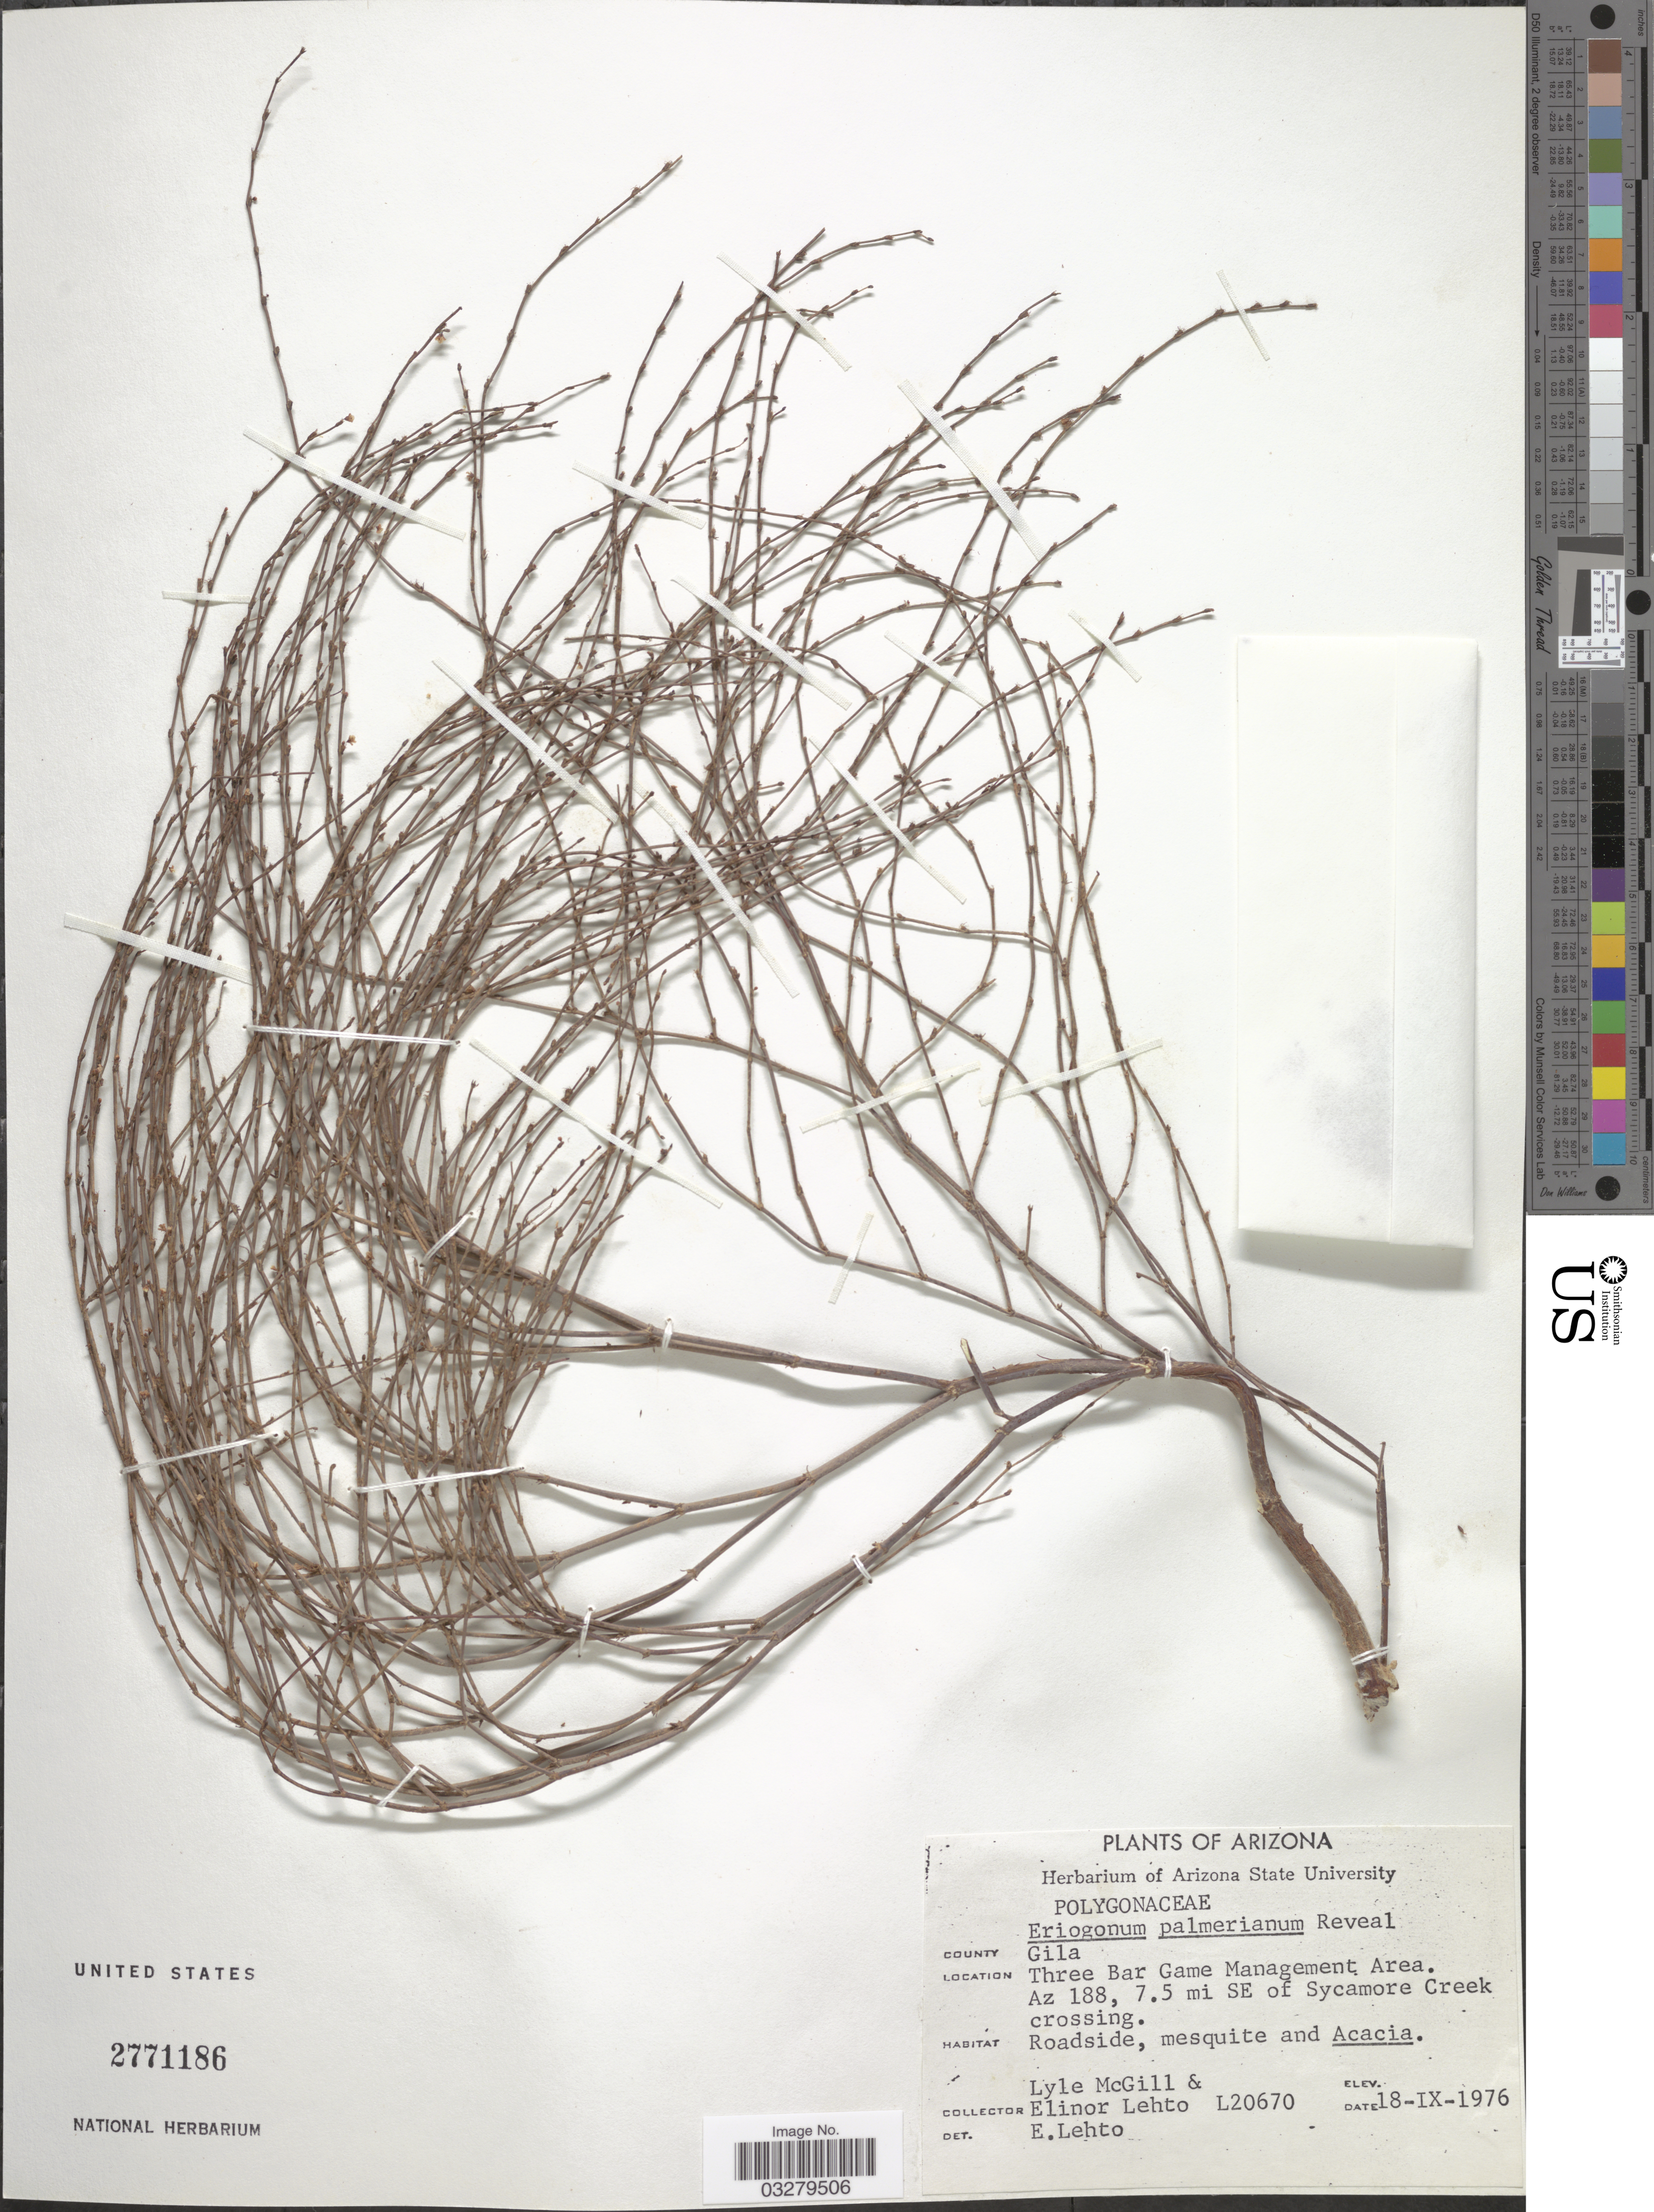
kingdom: Plantae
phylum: Tracheophyta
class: Magnoliopsida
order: Caryophyllales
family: Polygonaceae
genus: Eriogonum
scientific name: Eriogonum palmerianum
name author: Reveal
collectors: L. McGill & E. Lehto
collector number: L20670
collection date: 1976-09-18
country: United States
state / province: Arizona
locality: County Gila. Three Bar Game Management Area. Az 188, 7.5 mi SE of Sycamore Creek crossing.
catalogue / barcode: US 2771186